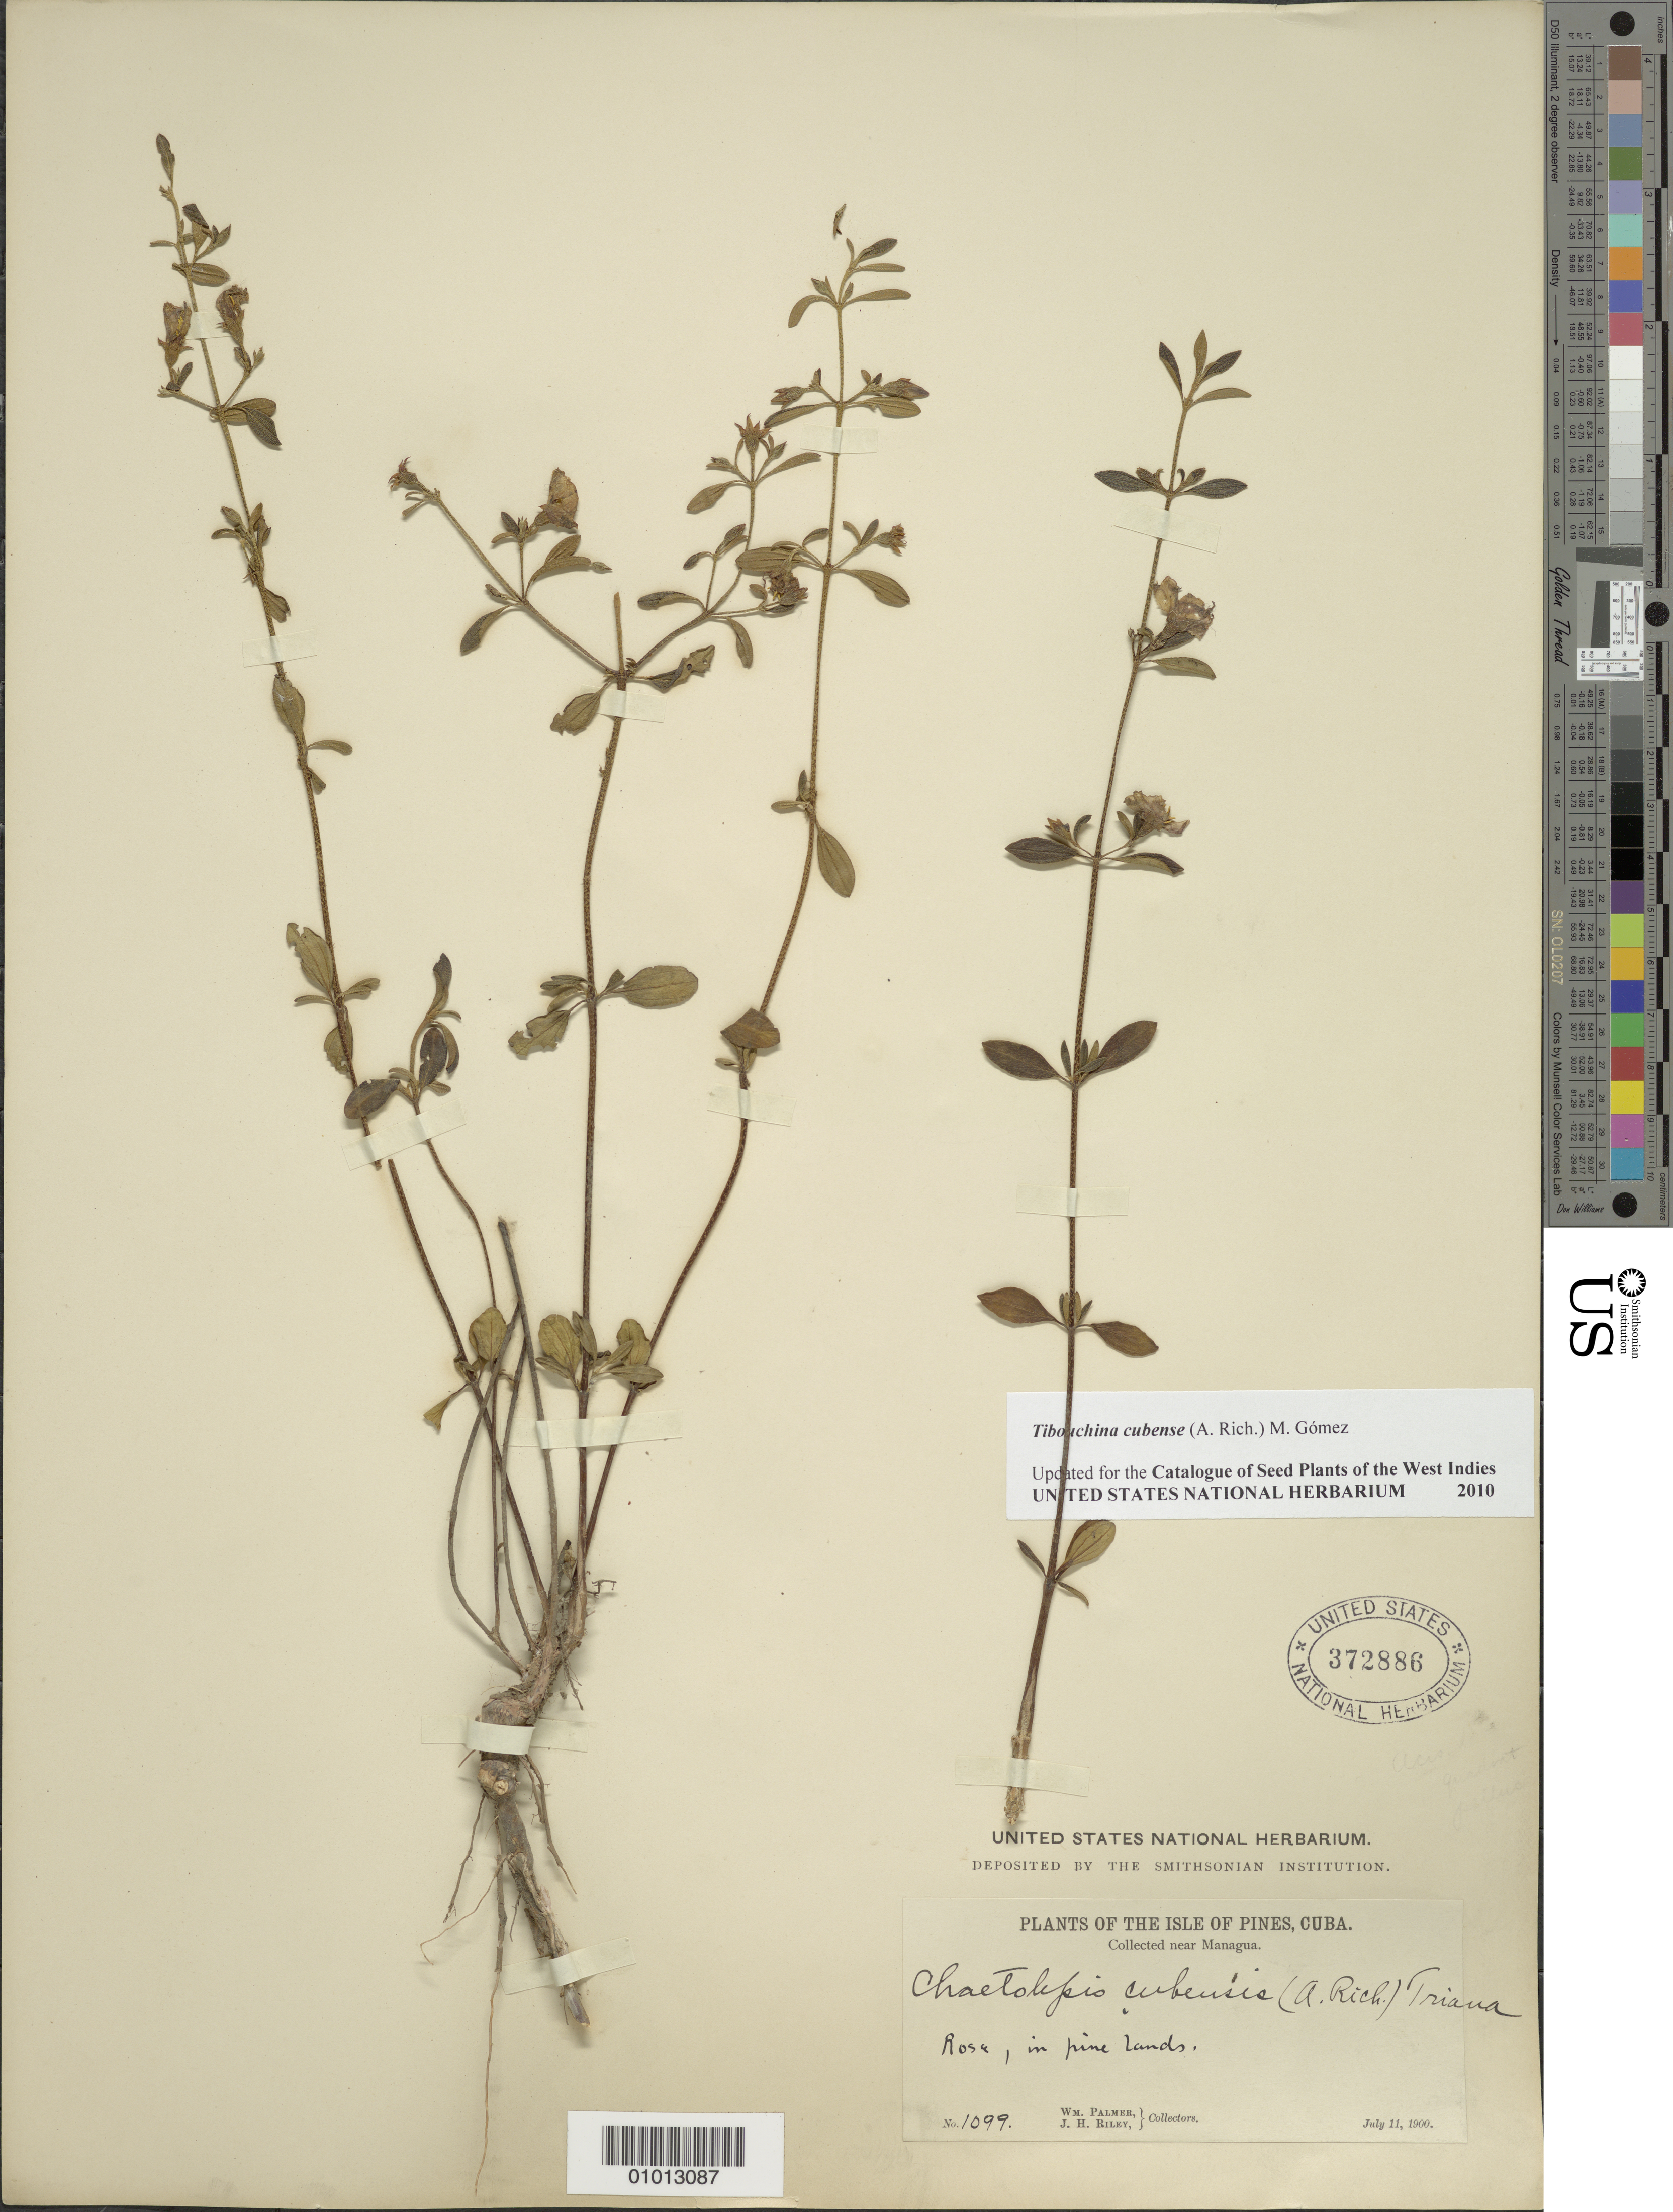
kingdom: Plantae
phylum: Tracheophyta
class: Magnoliopsida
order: Myrtales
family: Melastomataceae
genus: Arthrostemma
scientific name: Arthrostemma cubense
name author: A. Rich.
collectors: W. Palmer & J. H. Riley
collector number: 1099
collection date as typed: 11 Jul 1900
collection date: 1900-07-11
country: Cuba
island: Isla de la Juventud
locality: Isle of Pines, Near Managua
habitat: In pinelands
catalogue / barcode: US 372886